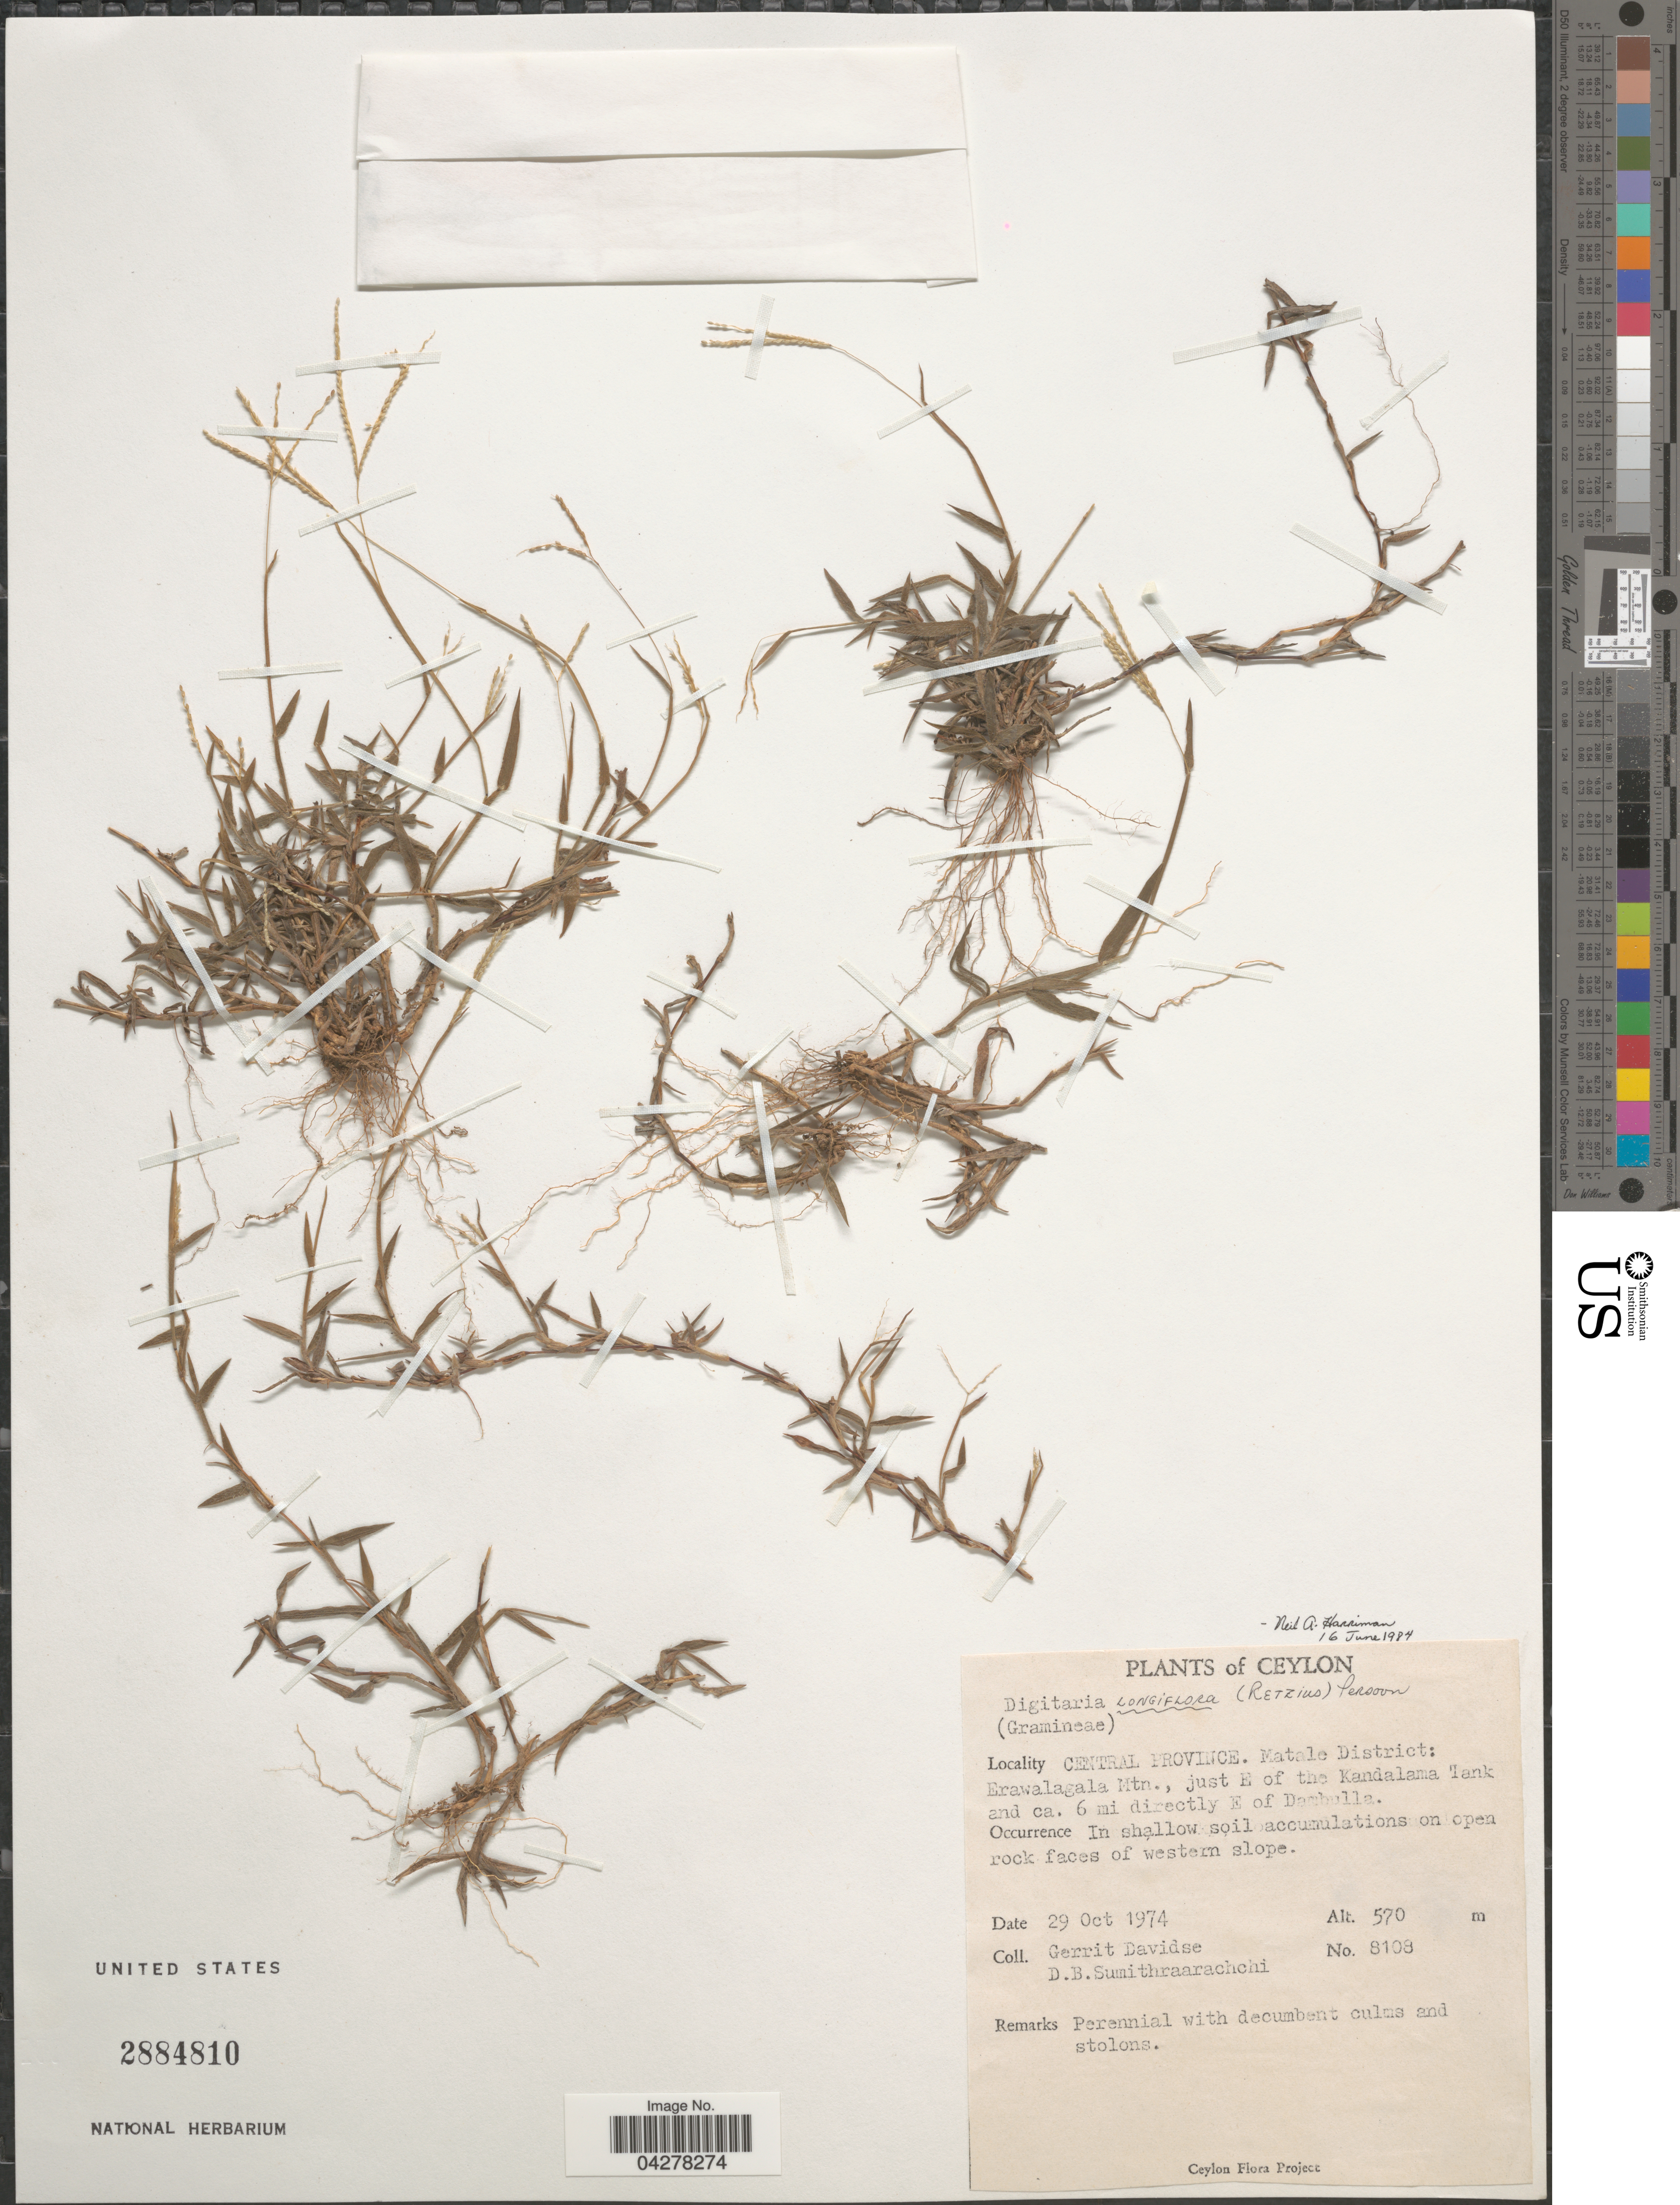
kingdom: Plantae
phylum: Tracheophyta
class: Liliopsida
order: Poales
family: Poaceae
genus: Digitaria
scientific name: Digitaria longiflora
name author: (Retz.) Pers.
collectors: G. Davidse & D. B. Sumithraarachchi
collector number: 8108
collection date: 1974-10-29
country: Sri Lanka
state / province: Central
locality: Ceylon. Matale District: Erawalagala Mtn., just E of the Kandalama Tank and ca. 6 mi directly E of Dambulla. On open rock faces of western slope.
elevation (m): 570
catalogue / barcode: US 2884810